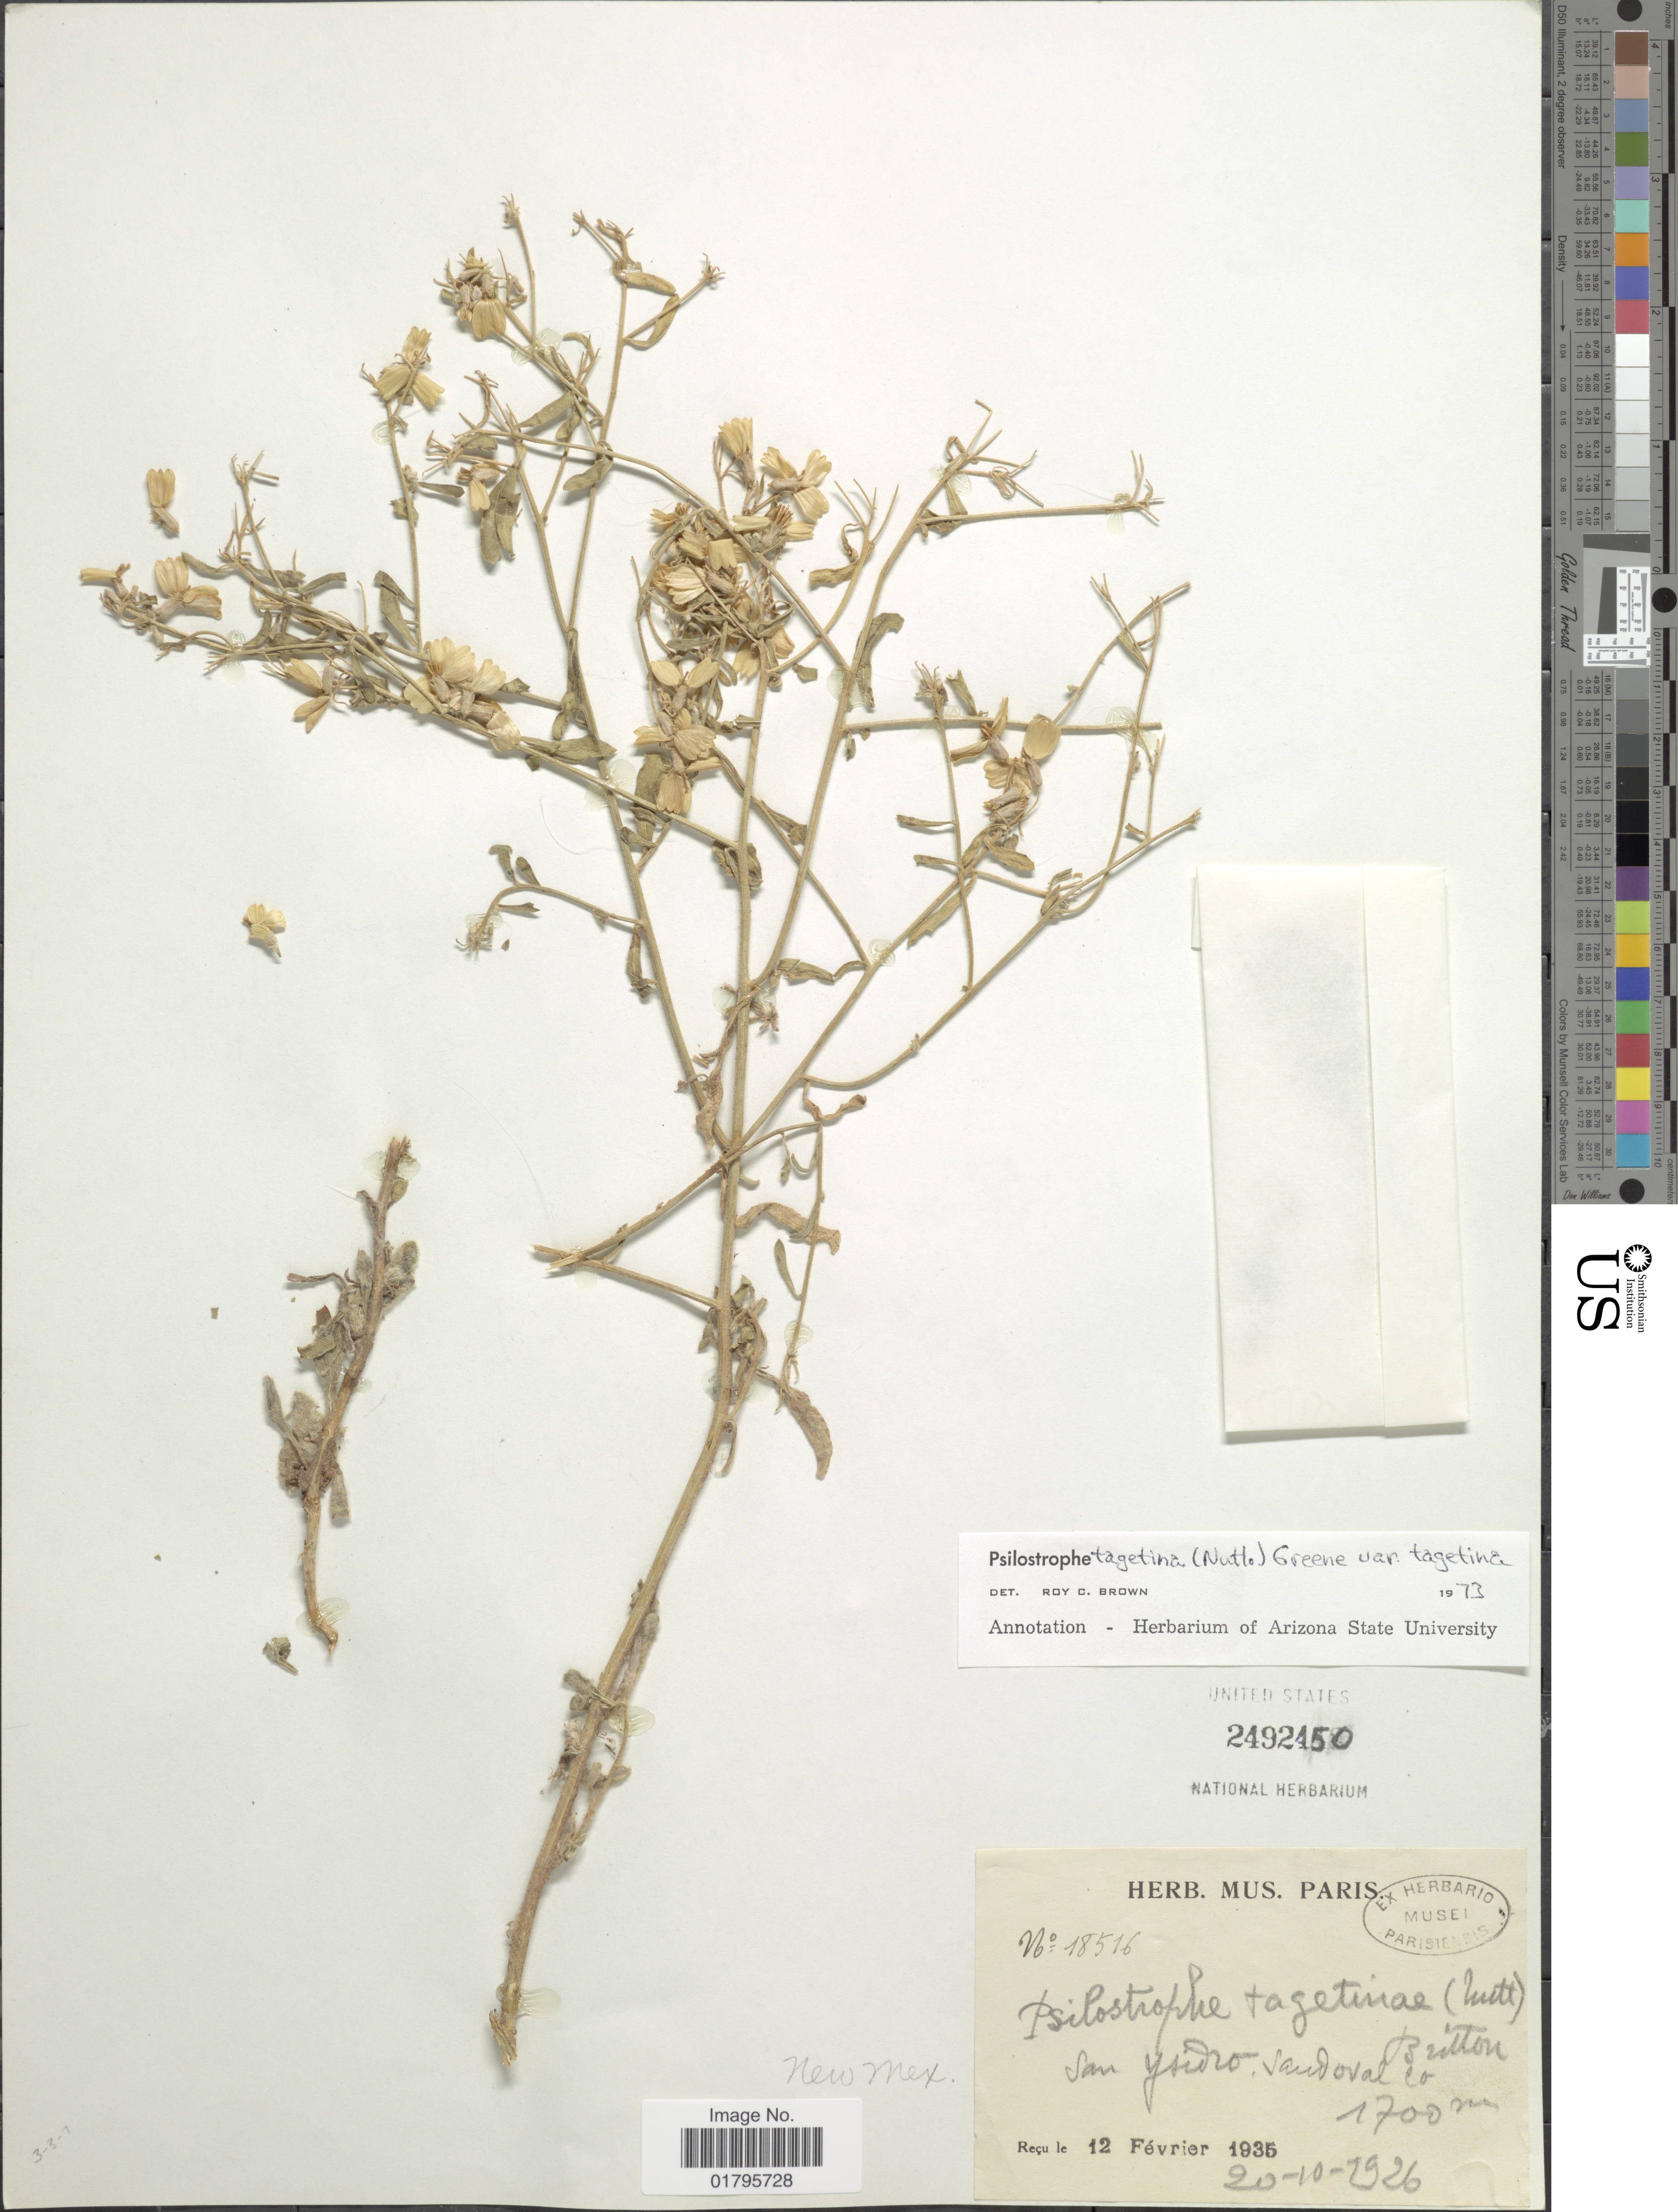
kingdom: Plantae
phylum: Tracheophyta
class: Magnoliopsida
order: Asterales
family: Asteraceae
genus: Psilostrophe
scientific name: Psilostrophe tagetina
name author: (Nutt.) Greene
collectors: ex herb. Mus. Paris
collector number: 18516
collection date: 1926-10-20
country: United States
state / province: New Mexico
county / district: Sandoval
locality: San Ysidro, Sandoval Co.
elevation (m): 1700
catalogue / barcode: US 2492450